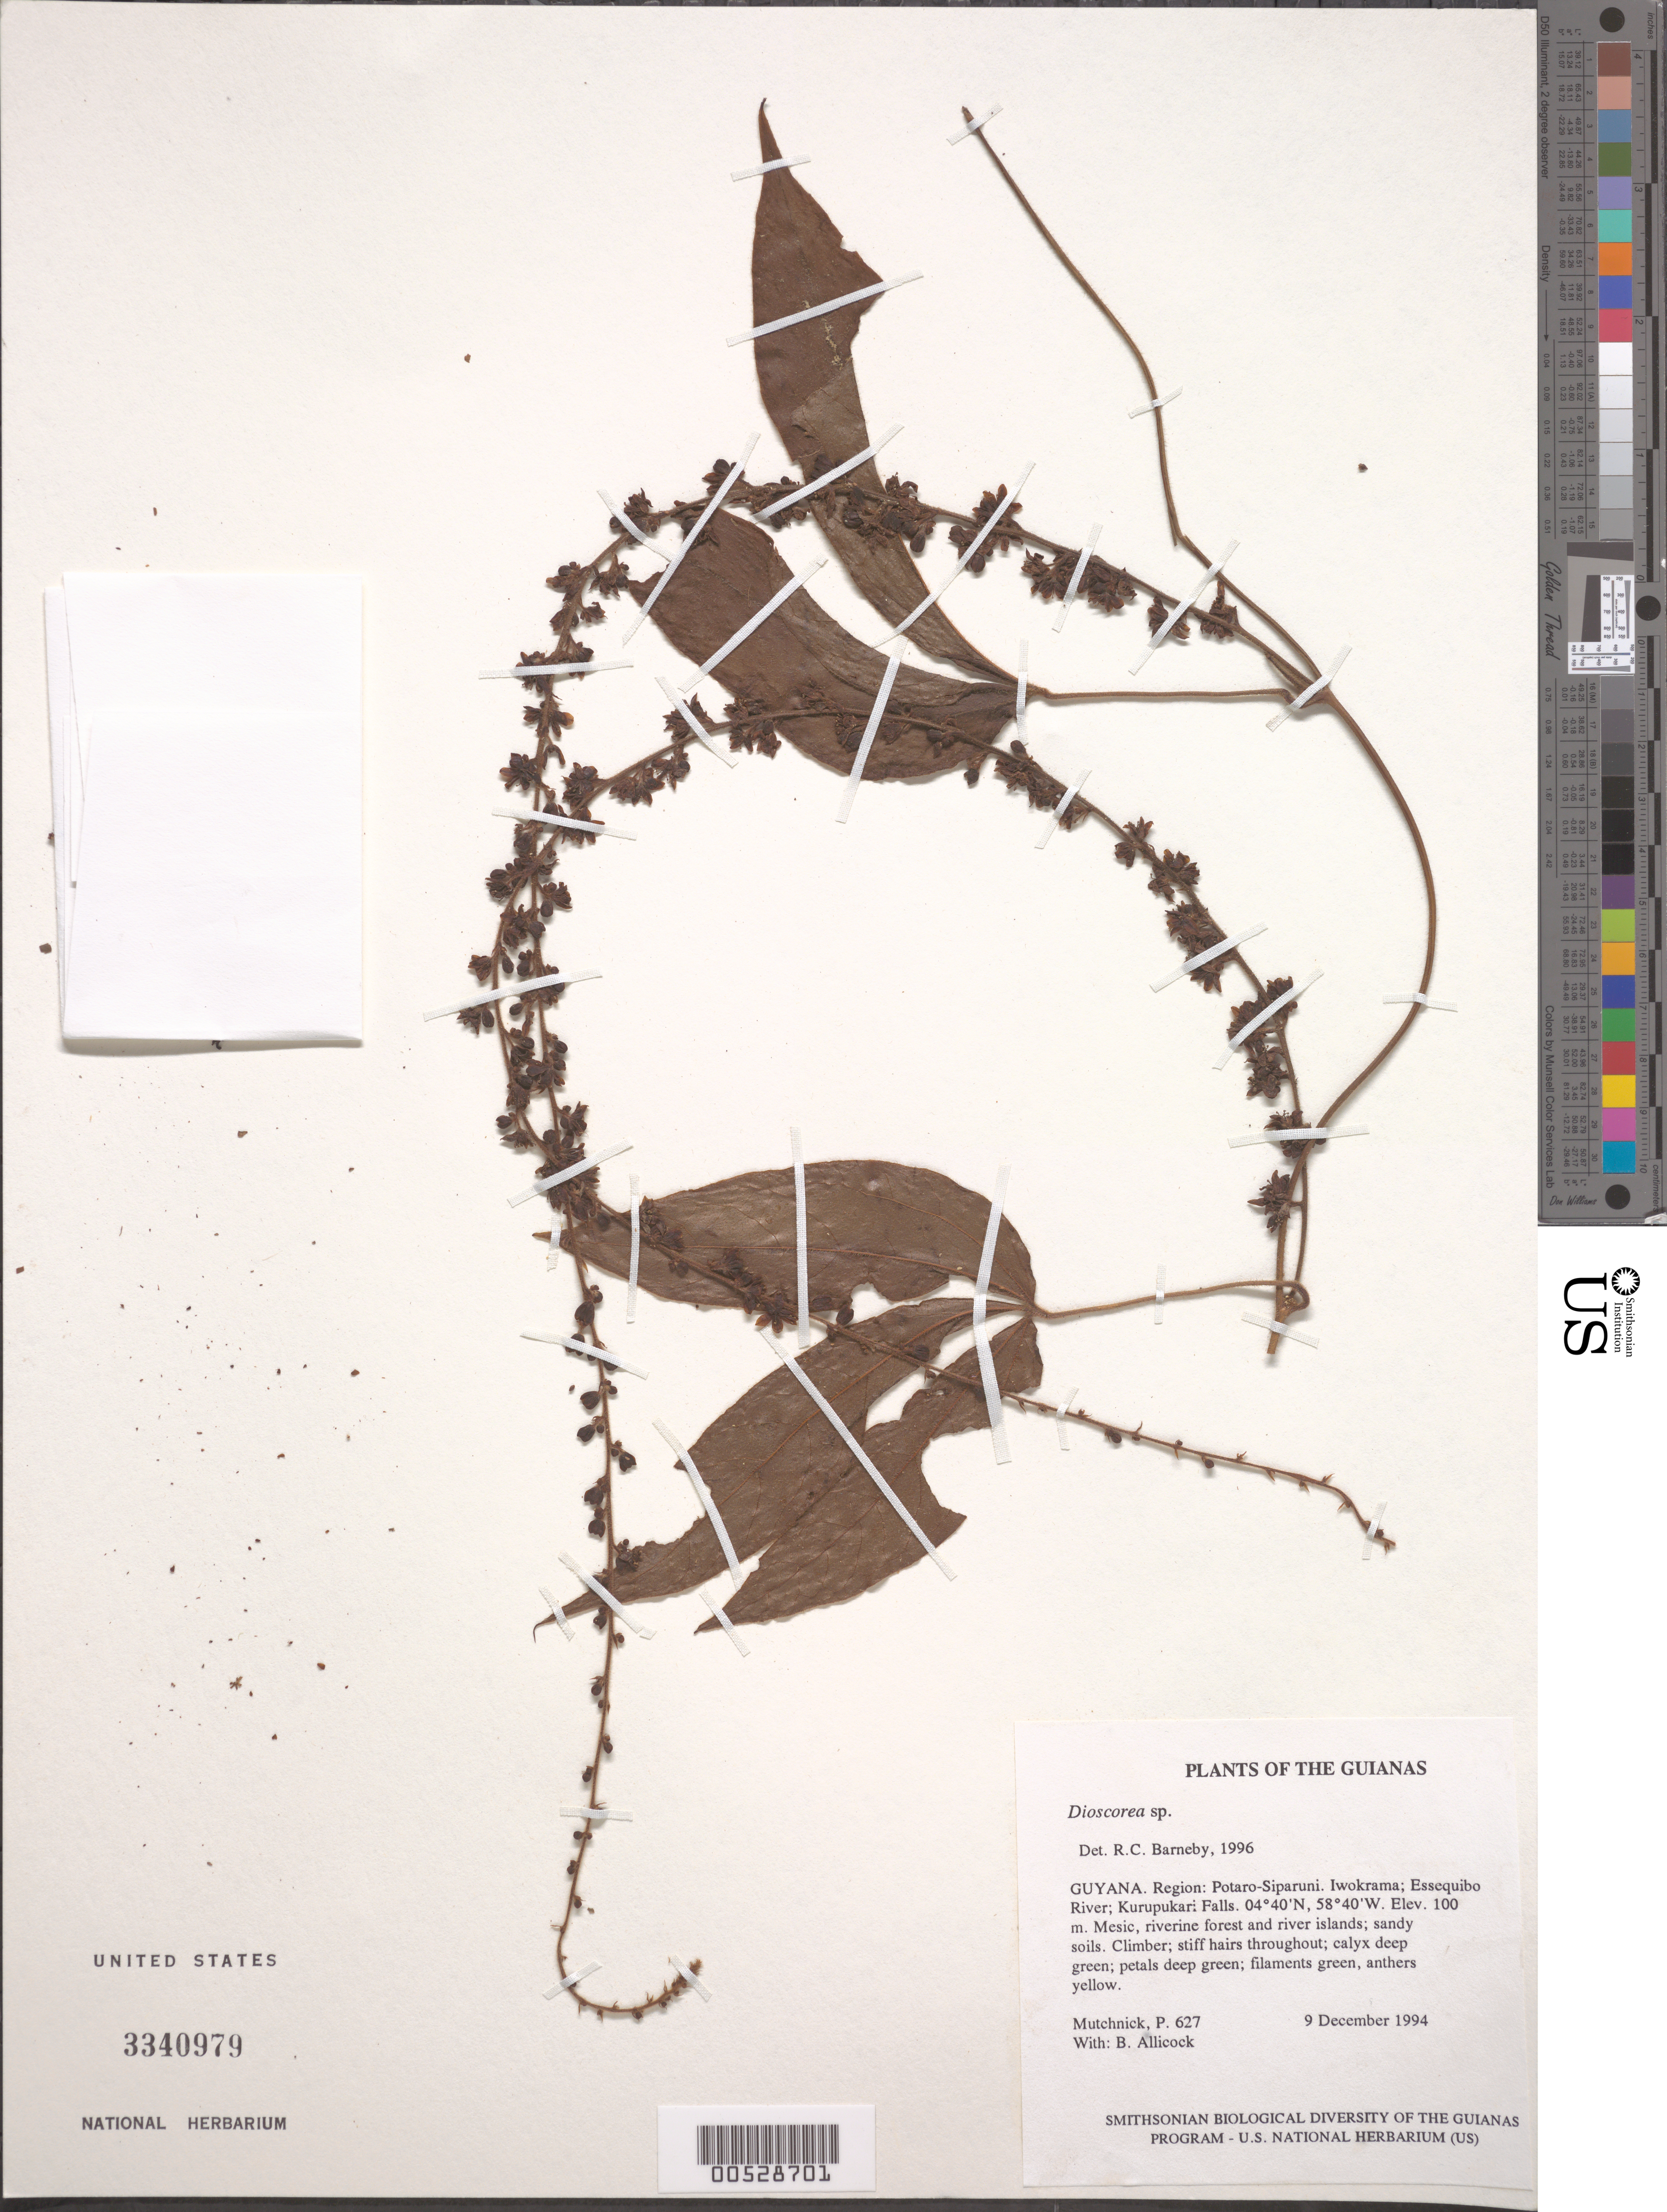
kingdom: Plantae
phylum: Tracheophyta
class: Liliopsida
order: Dioscoreales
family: Dioscoreaceae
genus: Dioscorea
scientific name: Dioscorea crotalariifolia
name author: Uline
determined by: Raz, Lauren, (K)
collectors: P. Mutchnick & B. Allicock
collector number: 627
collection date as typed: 9 December 1994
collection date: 1994-12-09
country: Guyana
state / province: Potaro-Siparuni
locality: Iwokrama; Essequibo River; Kurupukari Falls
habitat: Mesic, riverine forest and river islands; sandy soils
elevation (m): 100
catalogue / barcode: US 3340979